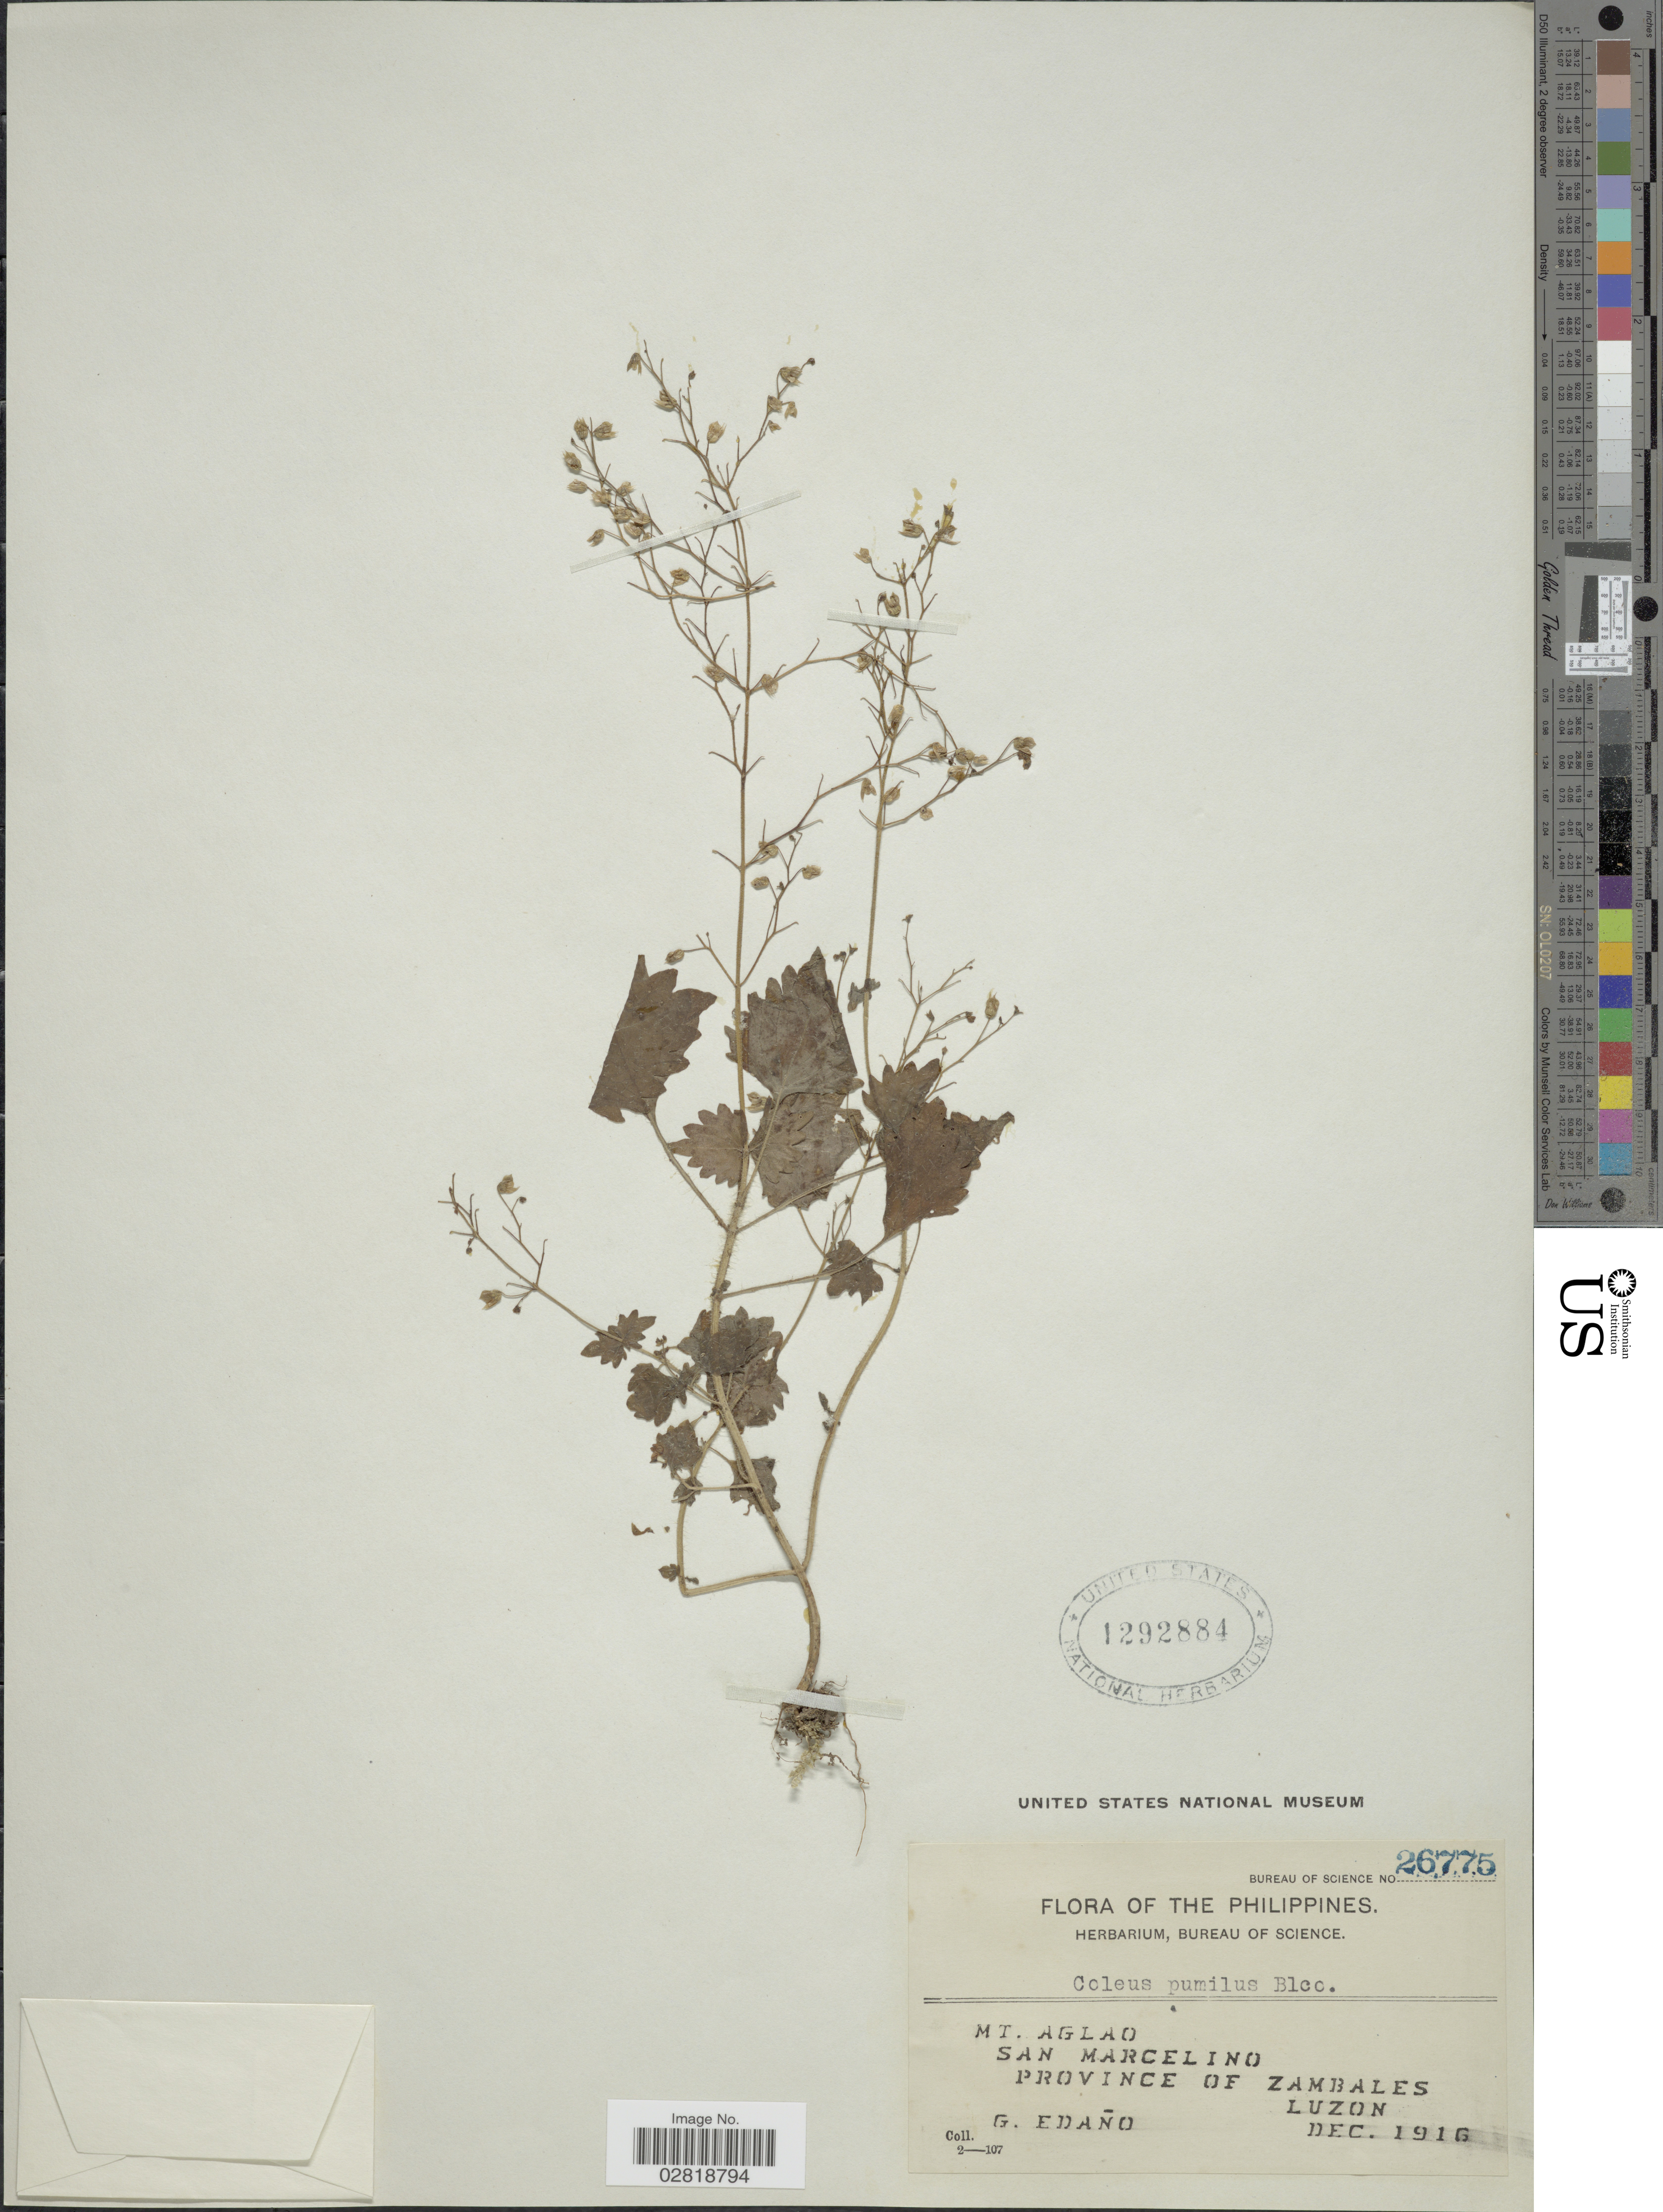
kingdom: Plantae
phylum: Tracheophyta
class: Magnoliopsida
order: Lamiales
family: Lamiaceae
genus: Plectranthus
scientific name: Plectranthus scutellarioides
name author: (L.) R. Br.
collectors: G. Edaño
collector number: Bureau of Science 26775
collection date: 1916-12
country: Philippines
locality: Mt. Aglao. San Marcelino. Province of Zambales. Luzon.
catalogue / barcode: US 1292884